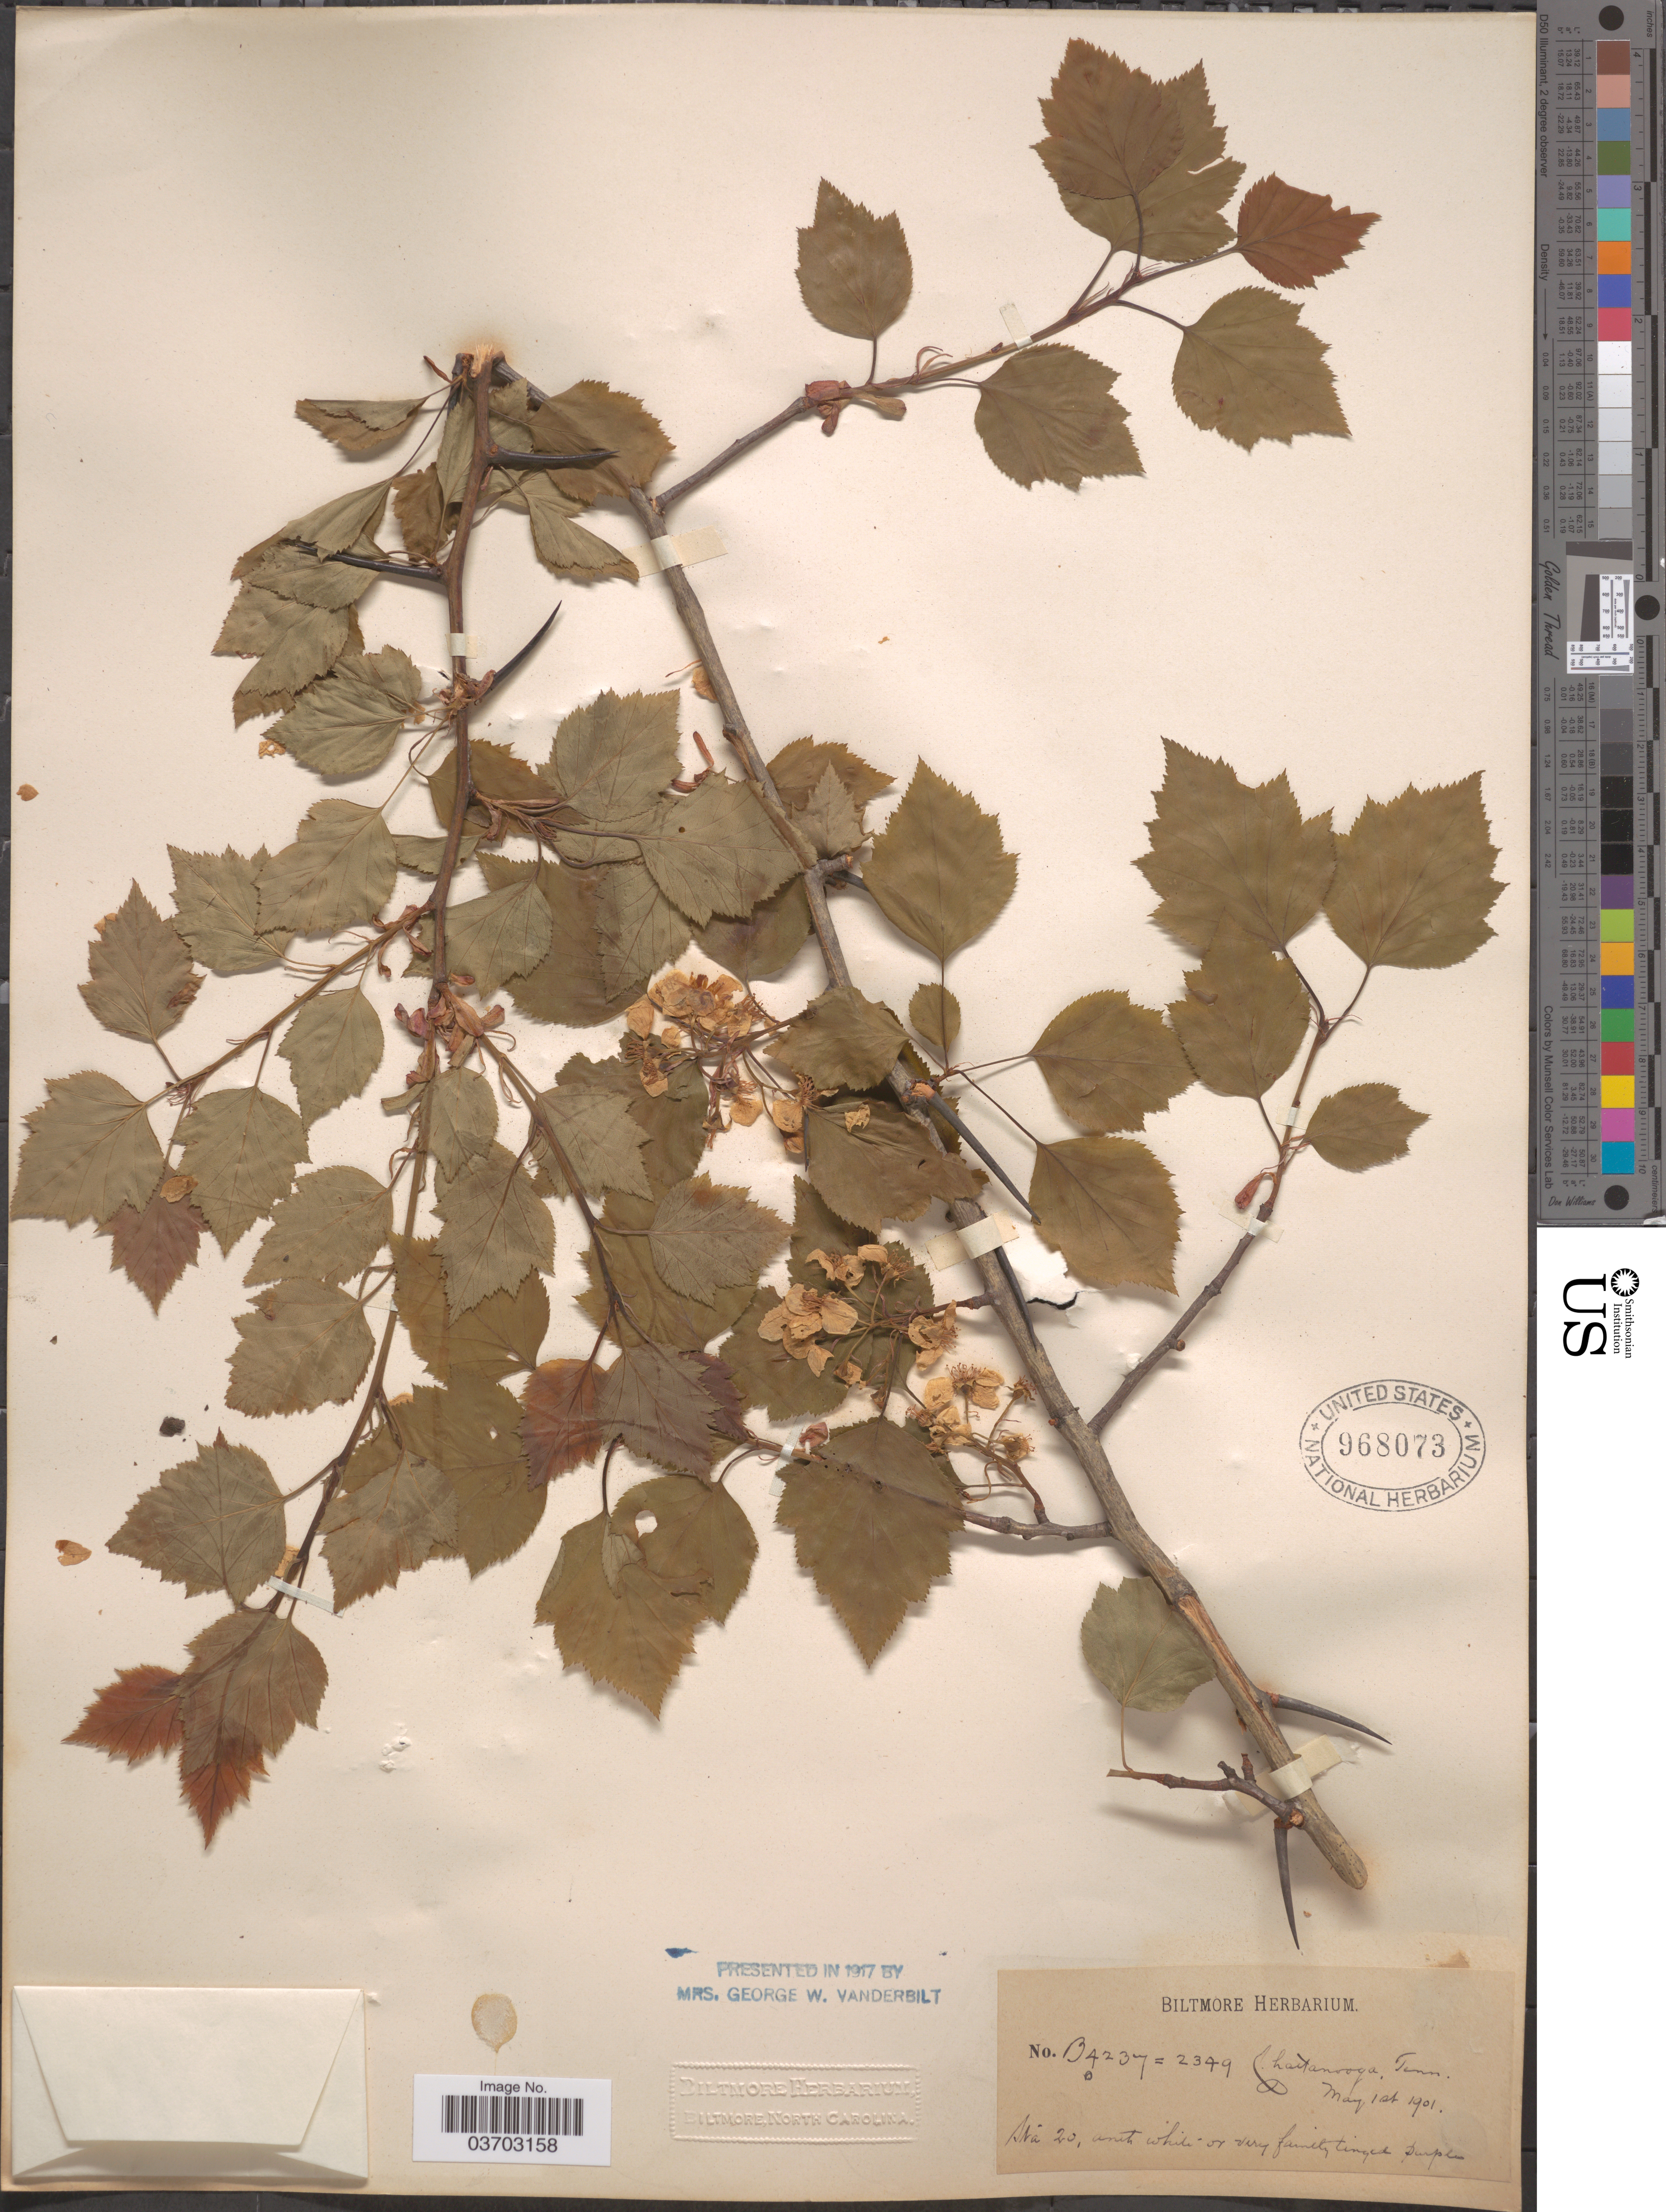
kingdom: Plantae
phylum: Tracheophyta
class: Magnoliopsida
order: Rosales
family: Rosaceae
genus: Crataegus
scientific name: Crataegus sp.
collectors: ex herb. Biltmore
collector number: B4237=2349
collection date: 1901-05-01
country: United States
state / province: Tennessee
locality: Chattanooga.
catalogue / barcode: US 968073